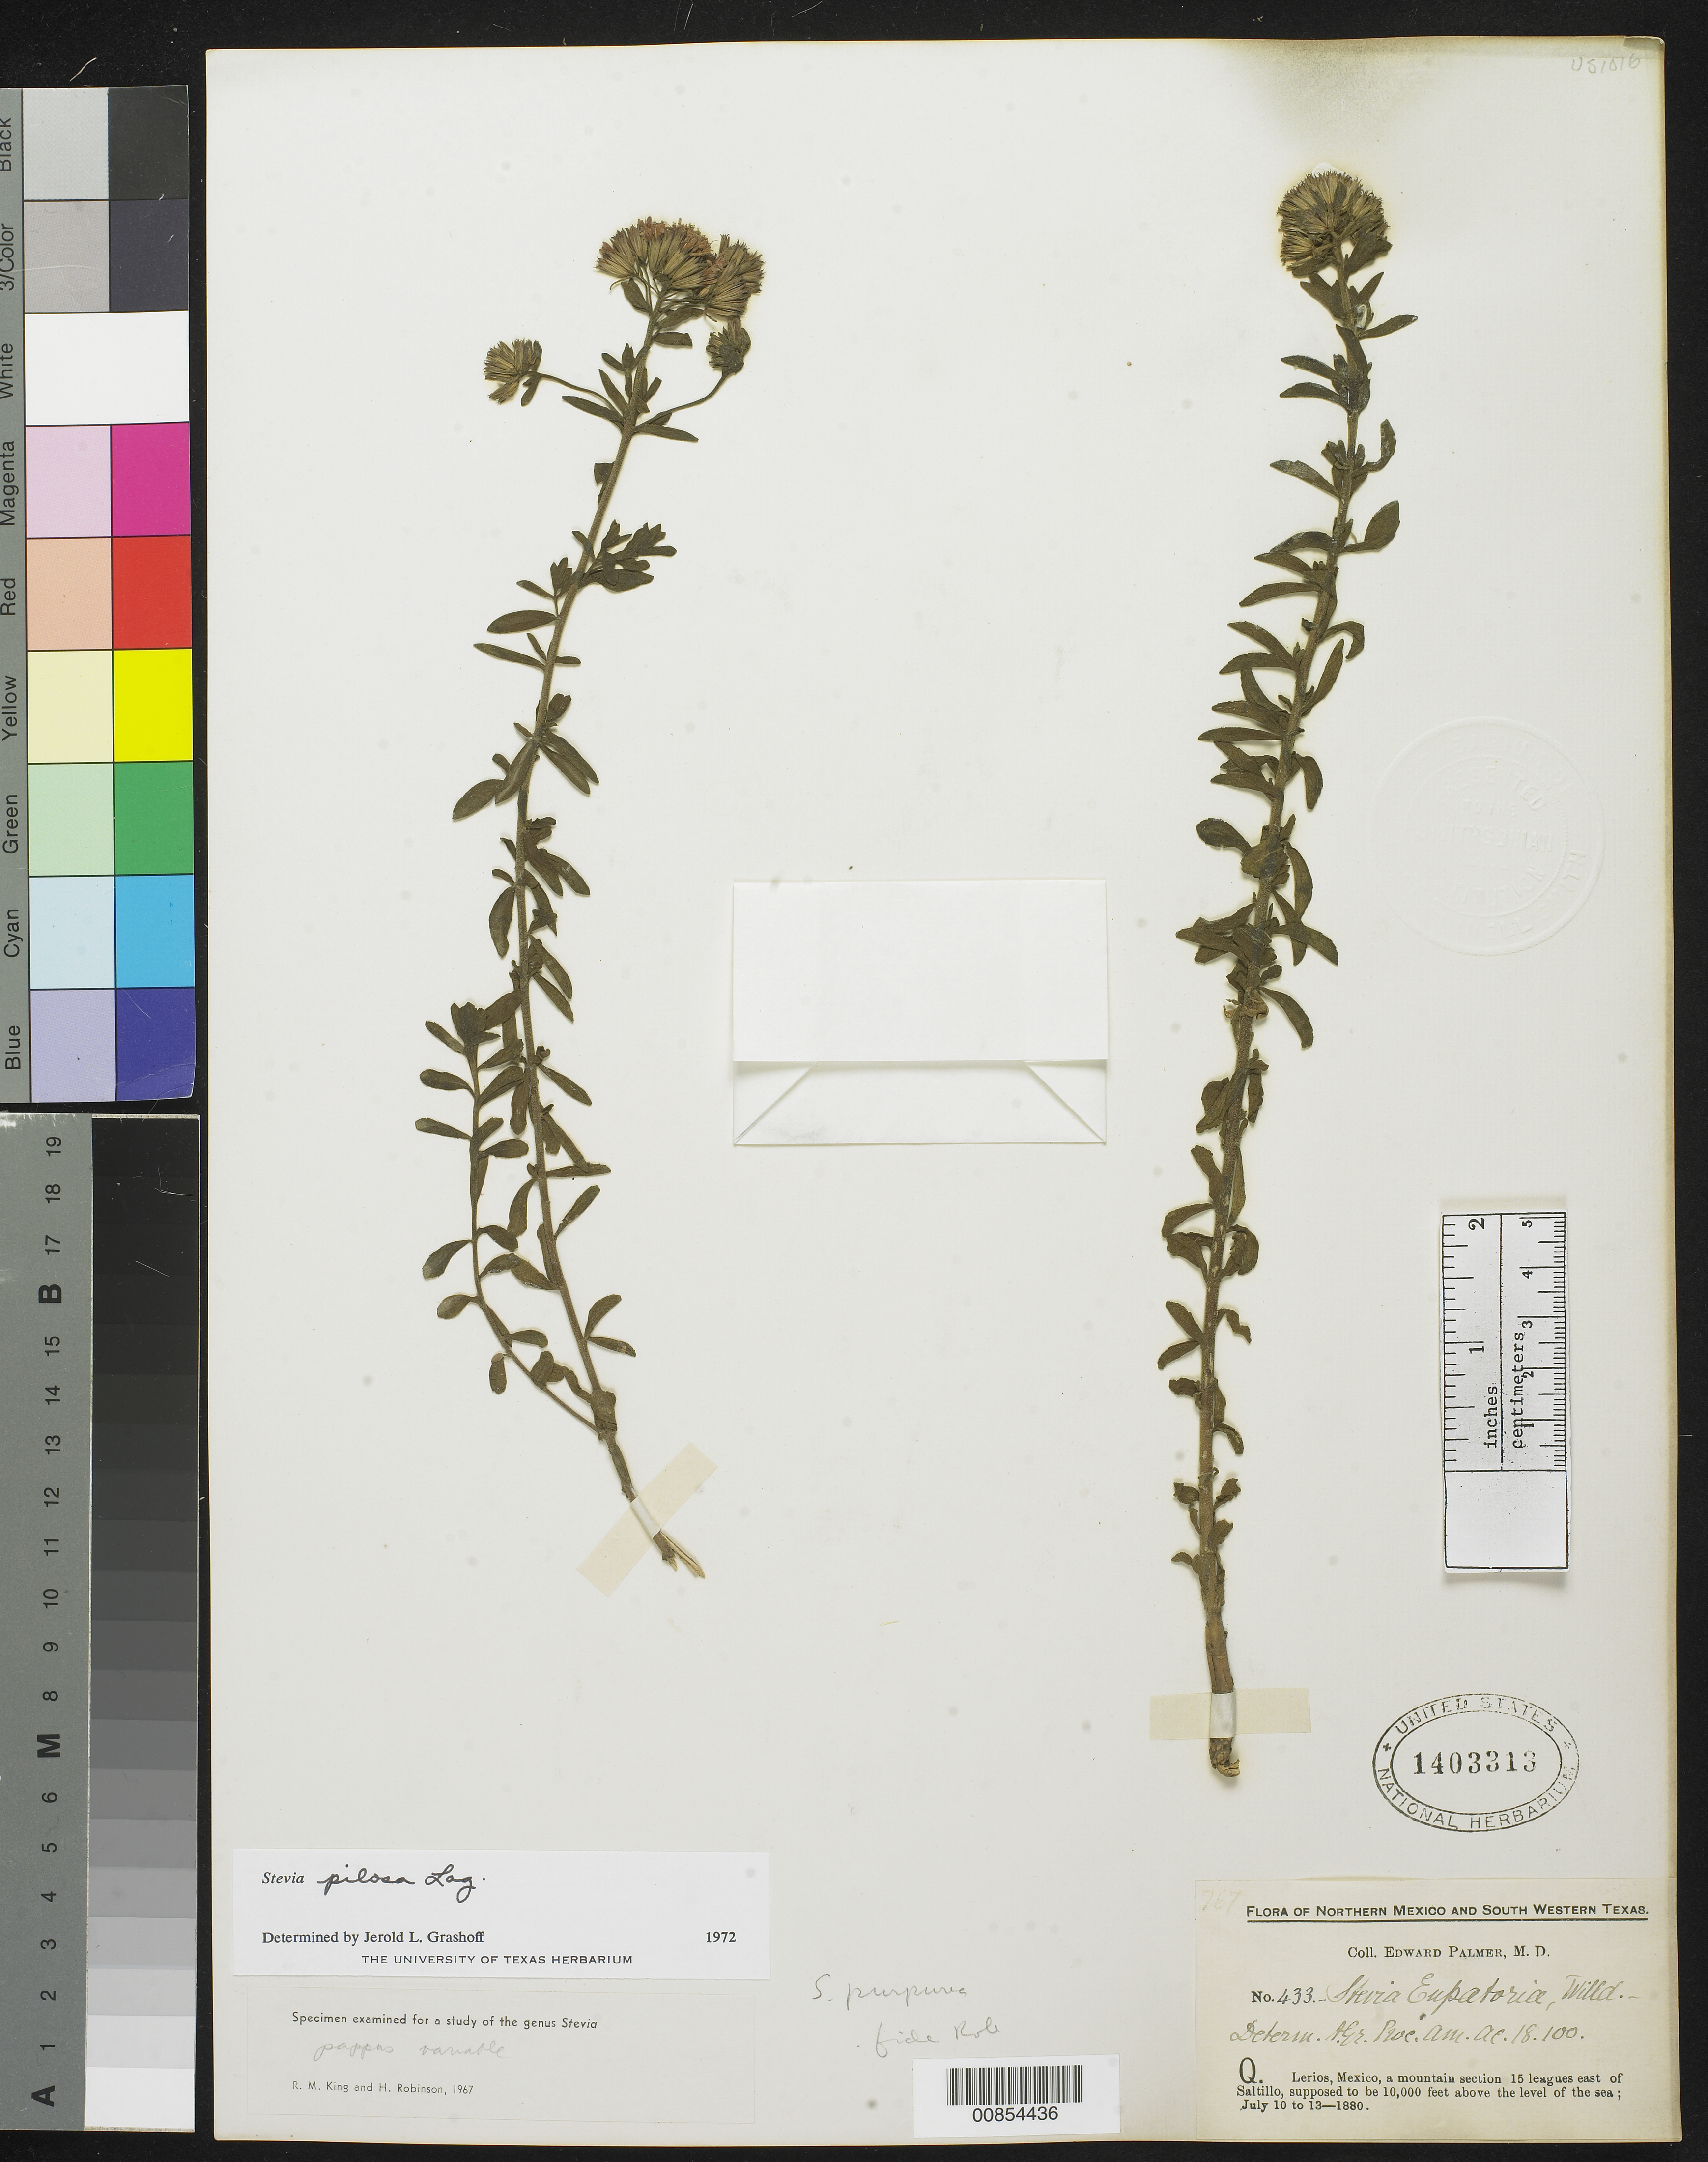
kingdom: Plantae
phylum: Tracheophyta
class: Magnoliopsida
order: Asterales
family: Asteraceae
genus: Stevia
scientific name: Stevia pilosa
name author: Lag.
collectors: E. Palmer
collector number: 433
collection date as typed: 10 Jul 1880 to 13 Jul 1880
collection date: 1880-07-10/1880-07-13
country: Mexico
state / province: Coahuila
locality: Q. Lerios, a mountain section 15 leagues east of Saltillo Coahuila.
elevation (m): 3048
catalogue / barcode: US 1403313